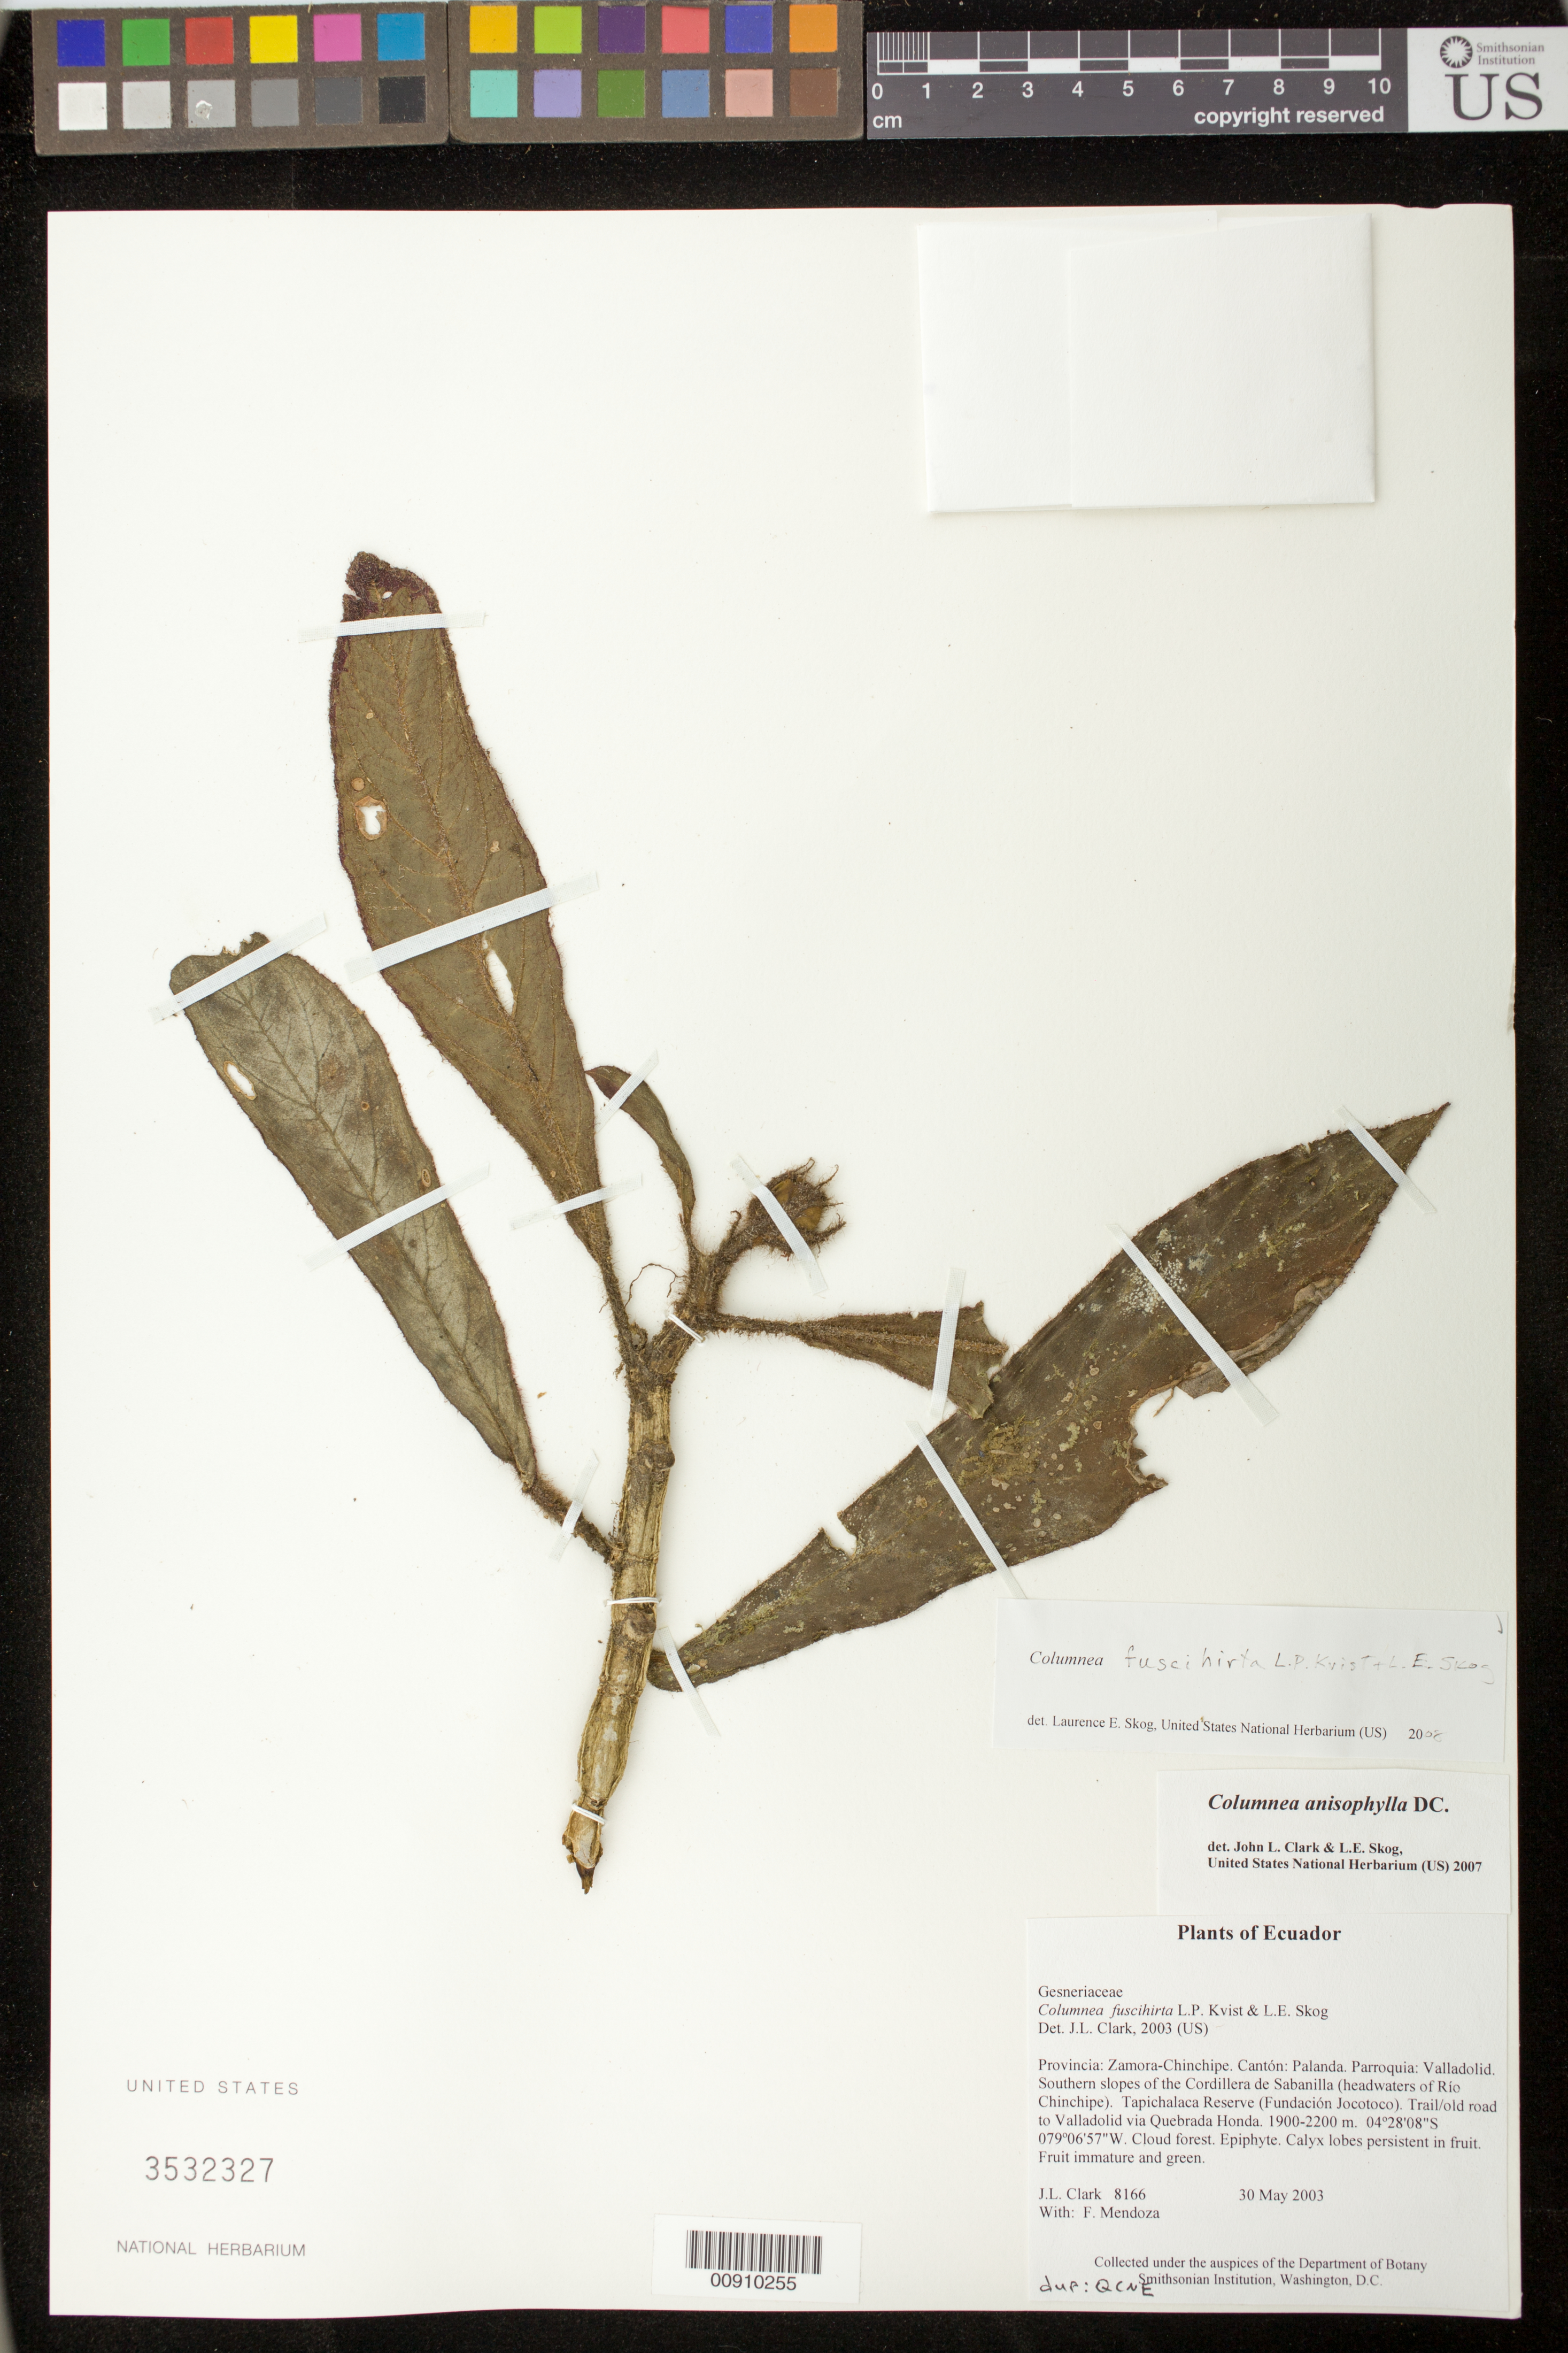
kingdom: Plantae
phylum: Tracheophyta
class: Magnoliopsida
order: Lamiales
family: Gesneriaceae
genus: Columnea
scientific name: Columnea fuscihirta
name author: L.P. Kvist & L.E. Skog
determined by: Skog, Laurence E.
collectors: J. L. Clark & F. Mendoza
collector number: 8166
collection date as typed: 30 May 2003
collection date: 2003-05-30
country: Ecuador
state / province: Zamora-Chinchipe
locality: Palanda. Parroquia: Valladolid. Southern slopes of the Cordillera de Sabanilla (headwaters of Río Chinchipe). Tapichalaca Reserve (Fundación Jocotoco). Trail/old road to Valladolid via Quebrada Honda.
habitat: Cloud forest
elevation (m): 1900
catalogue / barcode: US 3532327